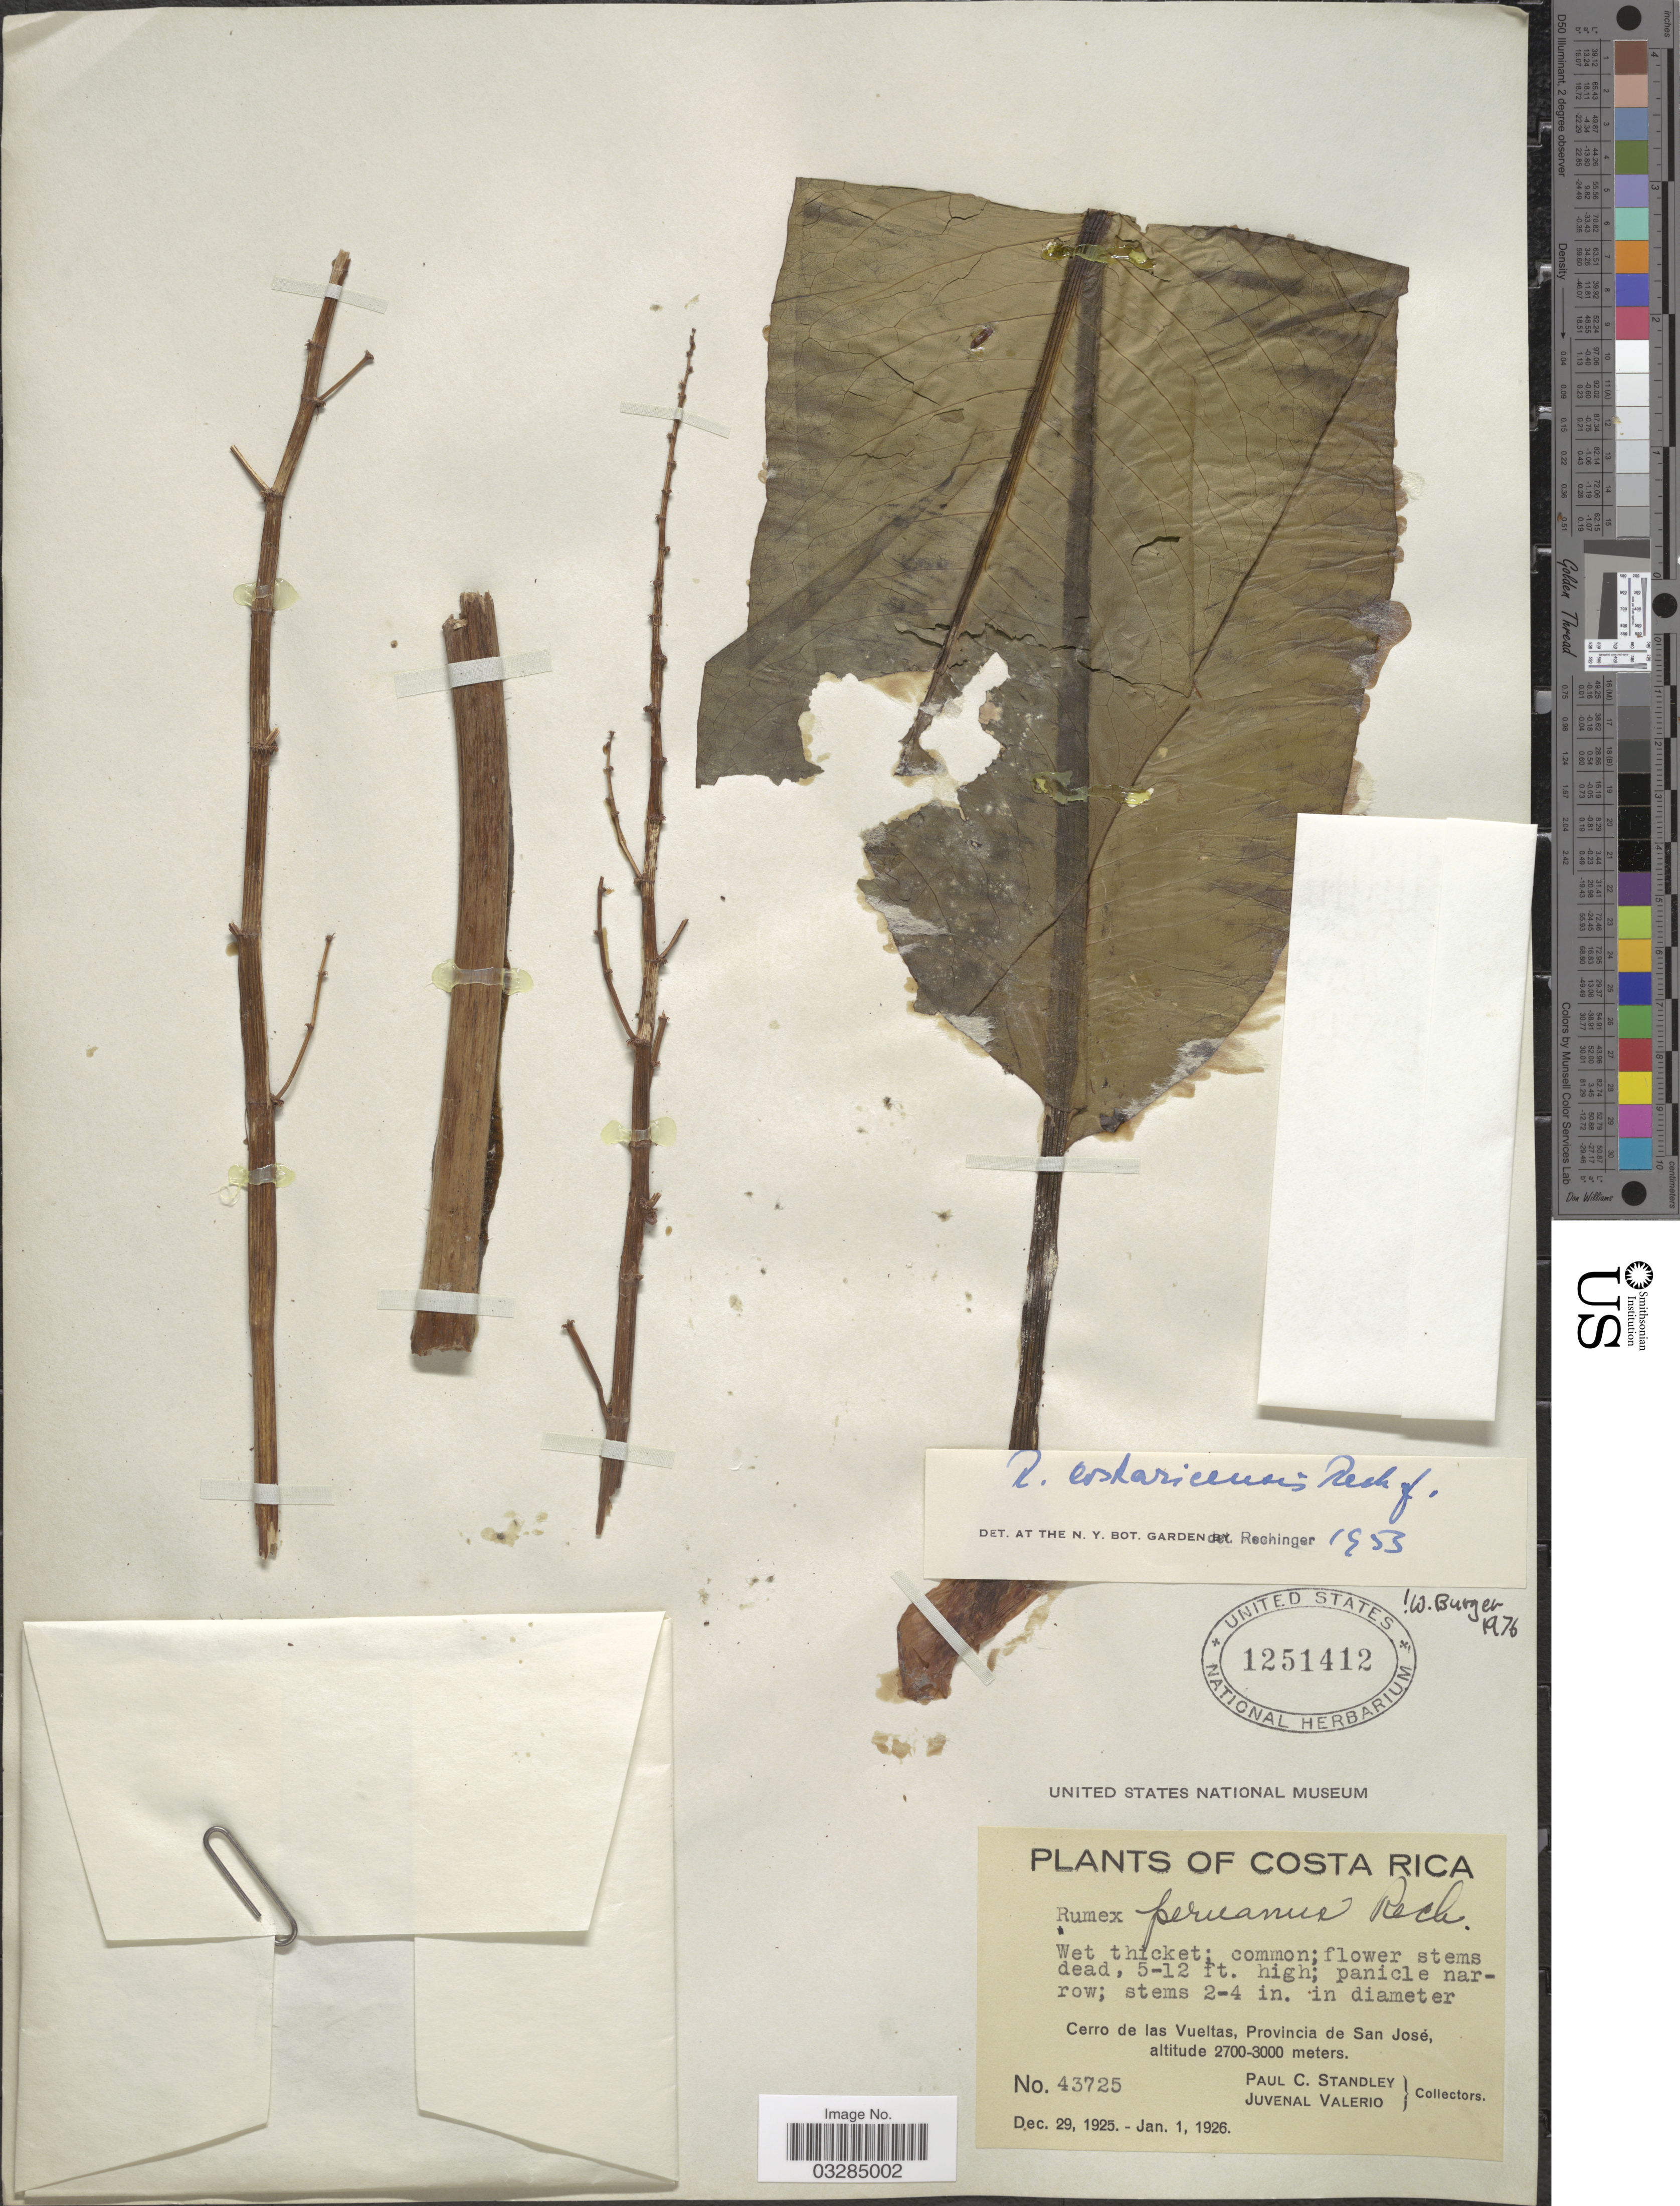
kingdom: Plantae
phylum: Tracheophyta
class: Magnoliopsida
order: Caryophyllales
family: Polygonaceae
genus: Rumex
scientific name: Rumex costaricensis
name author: Rech. f.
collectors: P. C. Standley & J. Valerio R.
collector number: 43725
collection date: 1925-12-29/1926-01-01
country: Costa Rica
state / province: San José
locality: Cerro de las Vueltas.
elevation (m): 2700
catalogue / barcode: US 1251412